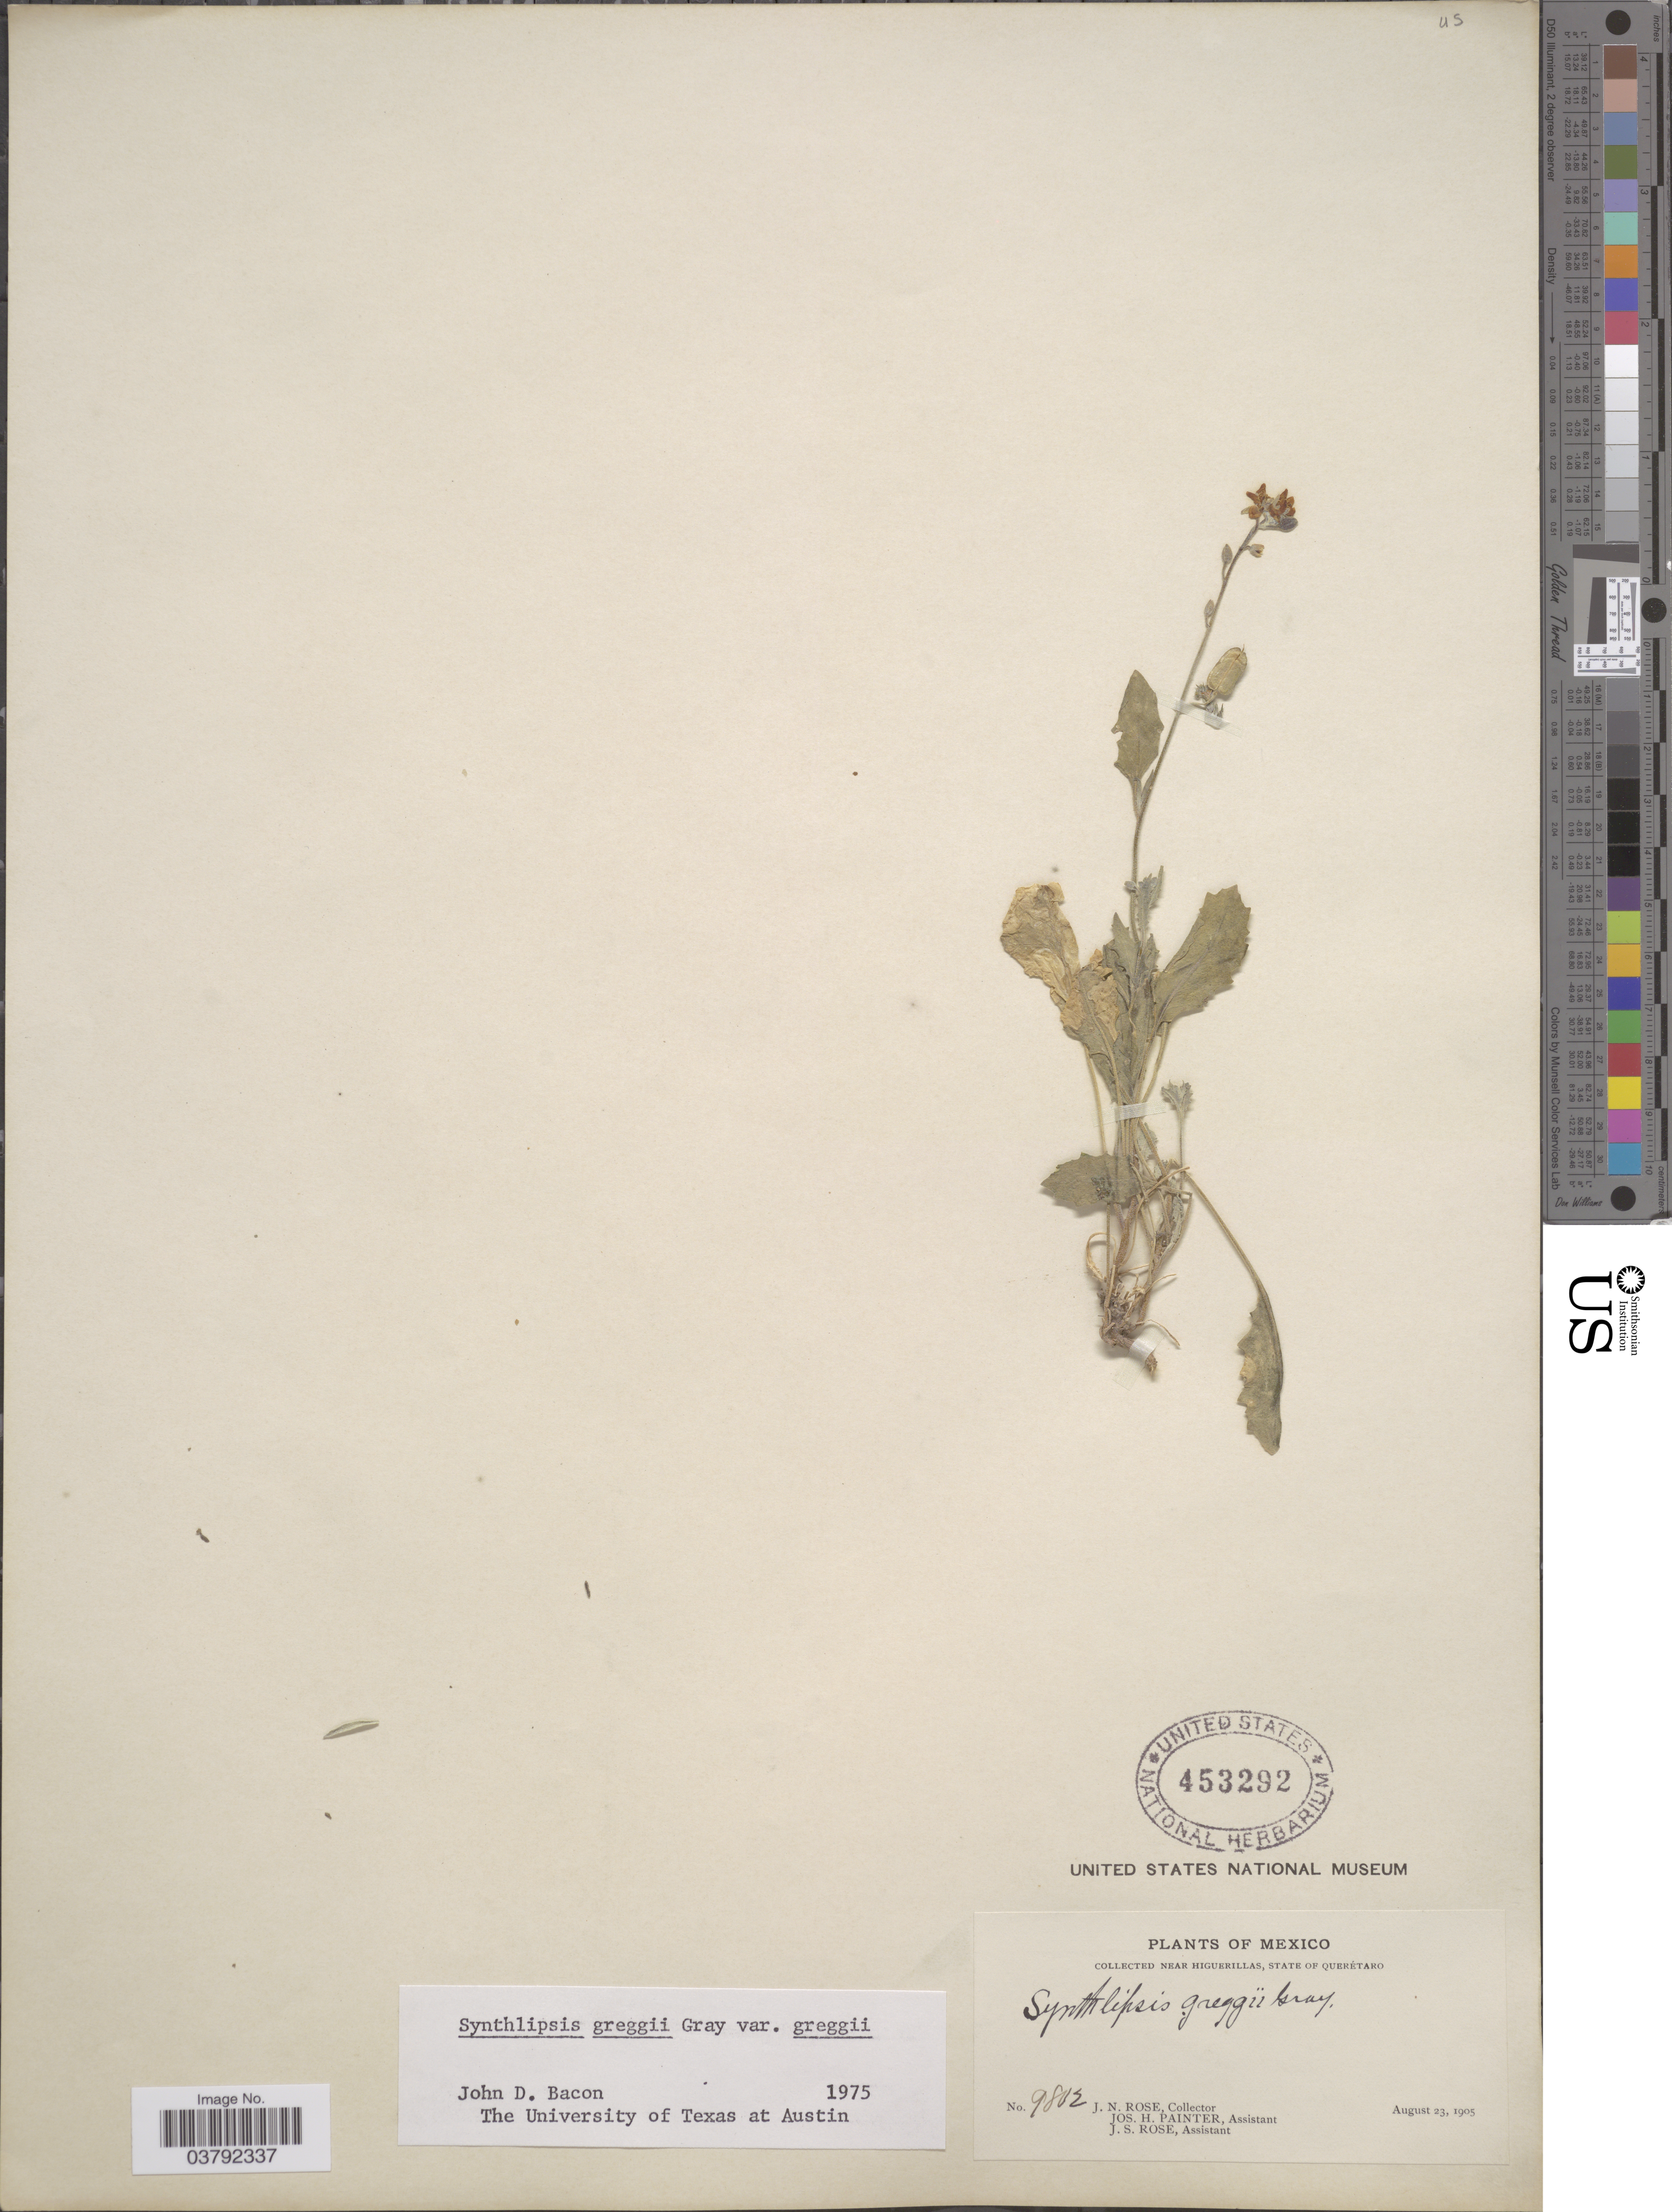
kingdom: Plantae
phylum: Tracheophyta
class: Magnoliopsida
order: Brassicales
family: Brassicaceae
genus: Synthlipsis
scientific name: Synthlipsis greggii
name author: A. Gray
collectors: J. N. Rose, J. H. Painter & J. S. Rose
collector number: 9802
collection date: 1905-08-23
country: Mexico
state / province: Querétaro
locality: Near Higuerillas.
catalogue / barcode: US 453292